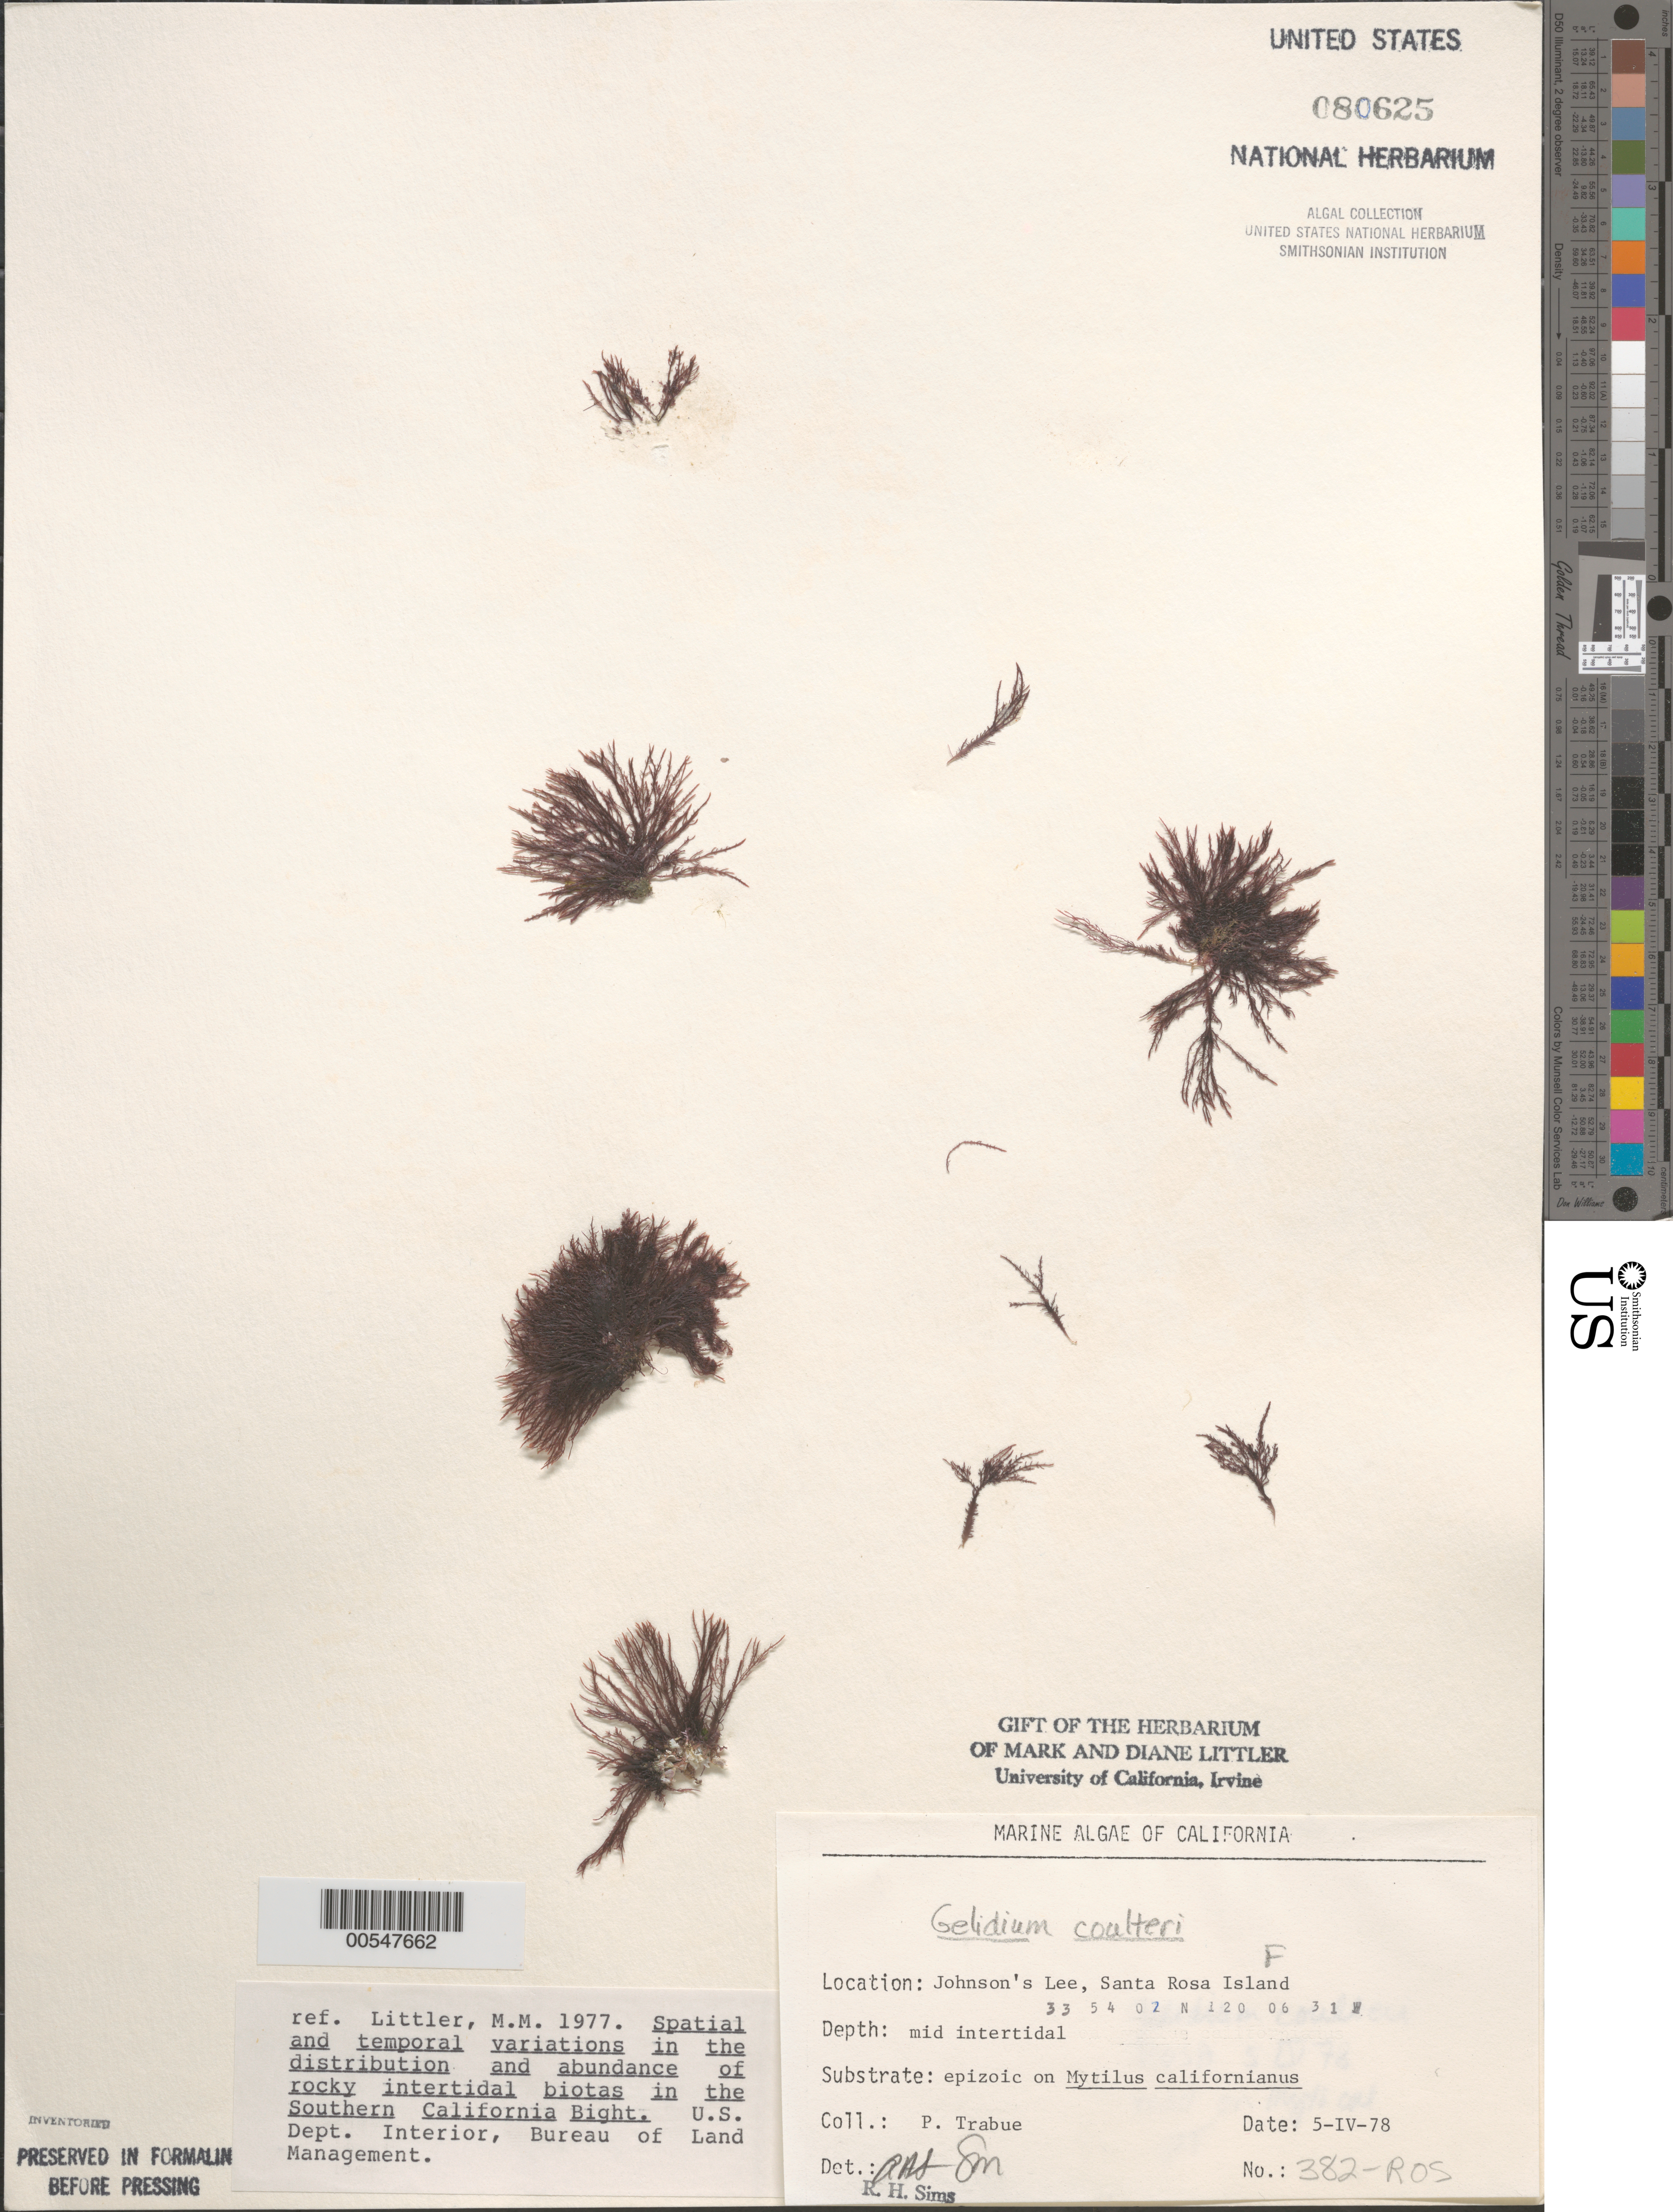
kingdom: Plantae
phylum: Rhodophyta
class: Florideophyceae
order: Gelidiales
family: Gelidiaceae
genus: Gelidium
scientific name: Gelidium coulteri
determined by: Sims, Robert H.; Murray, S. N.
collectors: P. J. Trabue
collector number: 382-ros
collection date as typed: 05 Apr 1978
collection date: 1978-04-05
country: United States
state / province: California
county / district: Santa Barbara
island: Santa Rosa Island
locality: Johnson's Lee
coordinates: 33 54 02 N, 120 06 31 W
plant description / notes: BLM-SOCALBIGHT Rocky Intertidal Survey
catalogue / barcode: US 80625